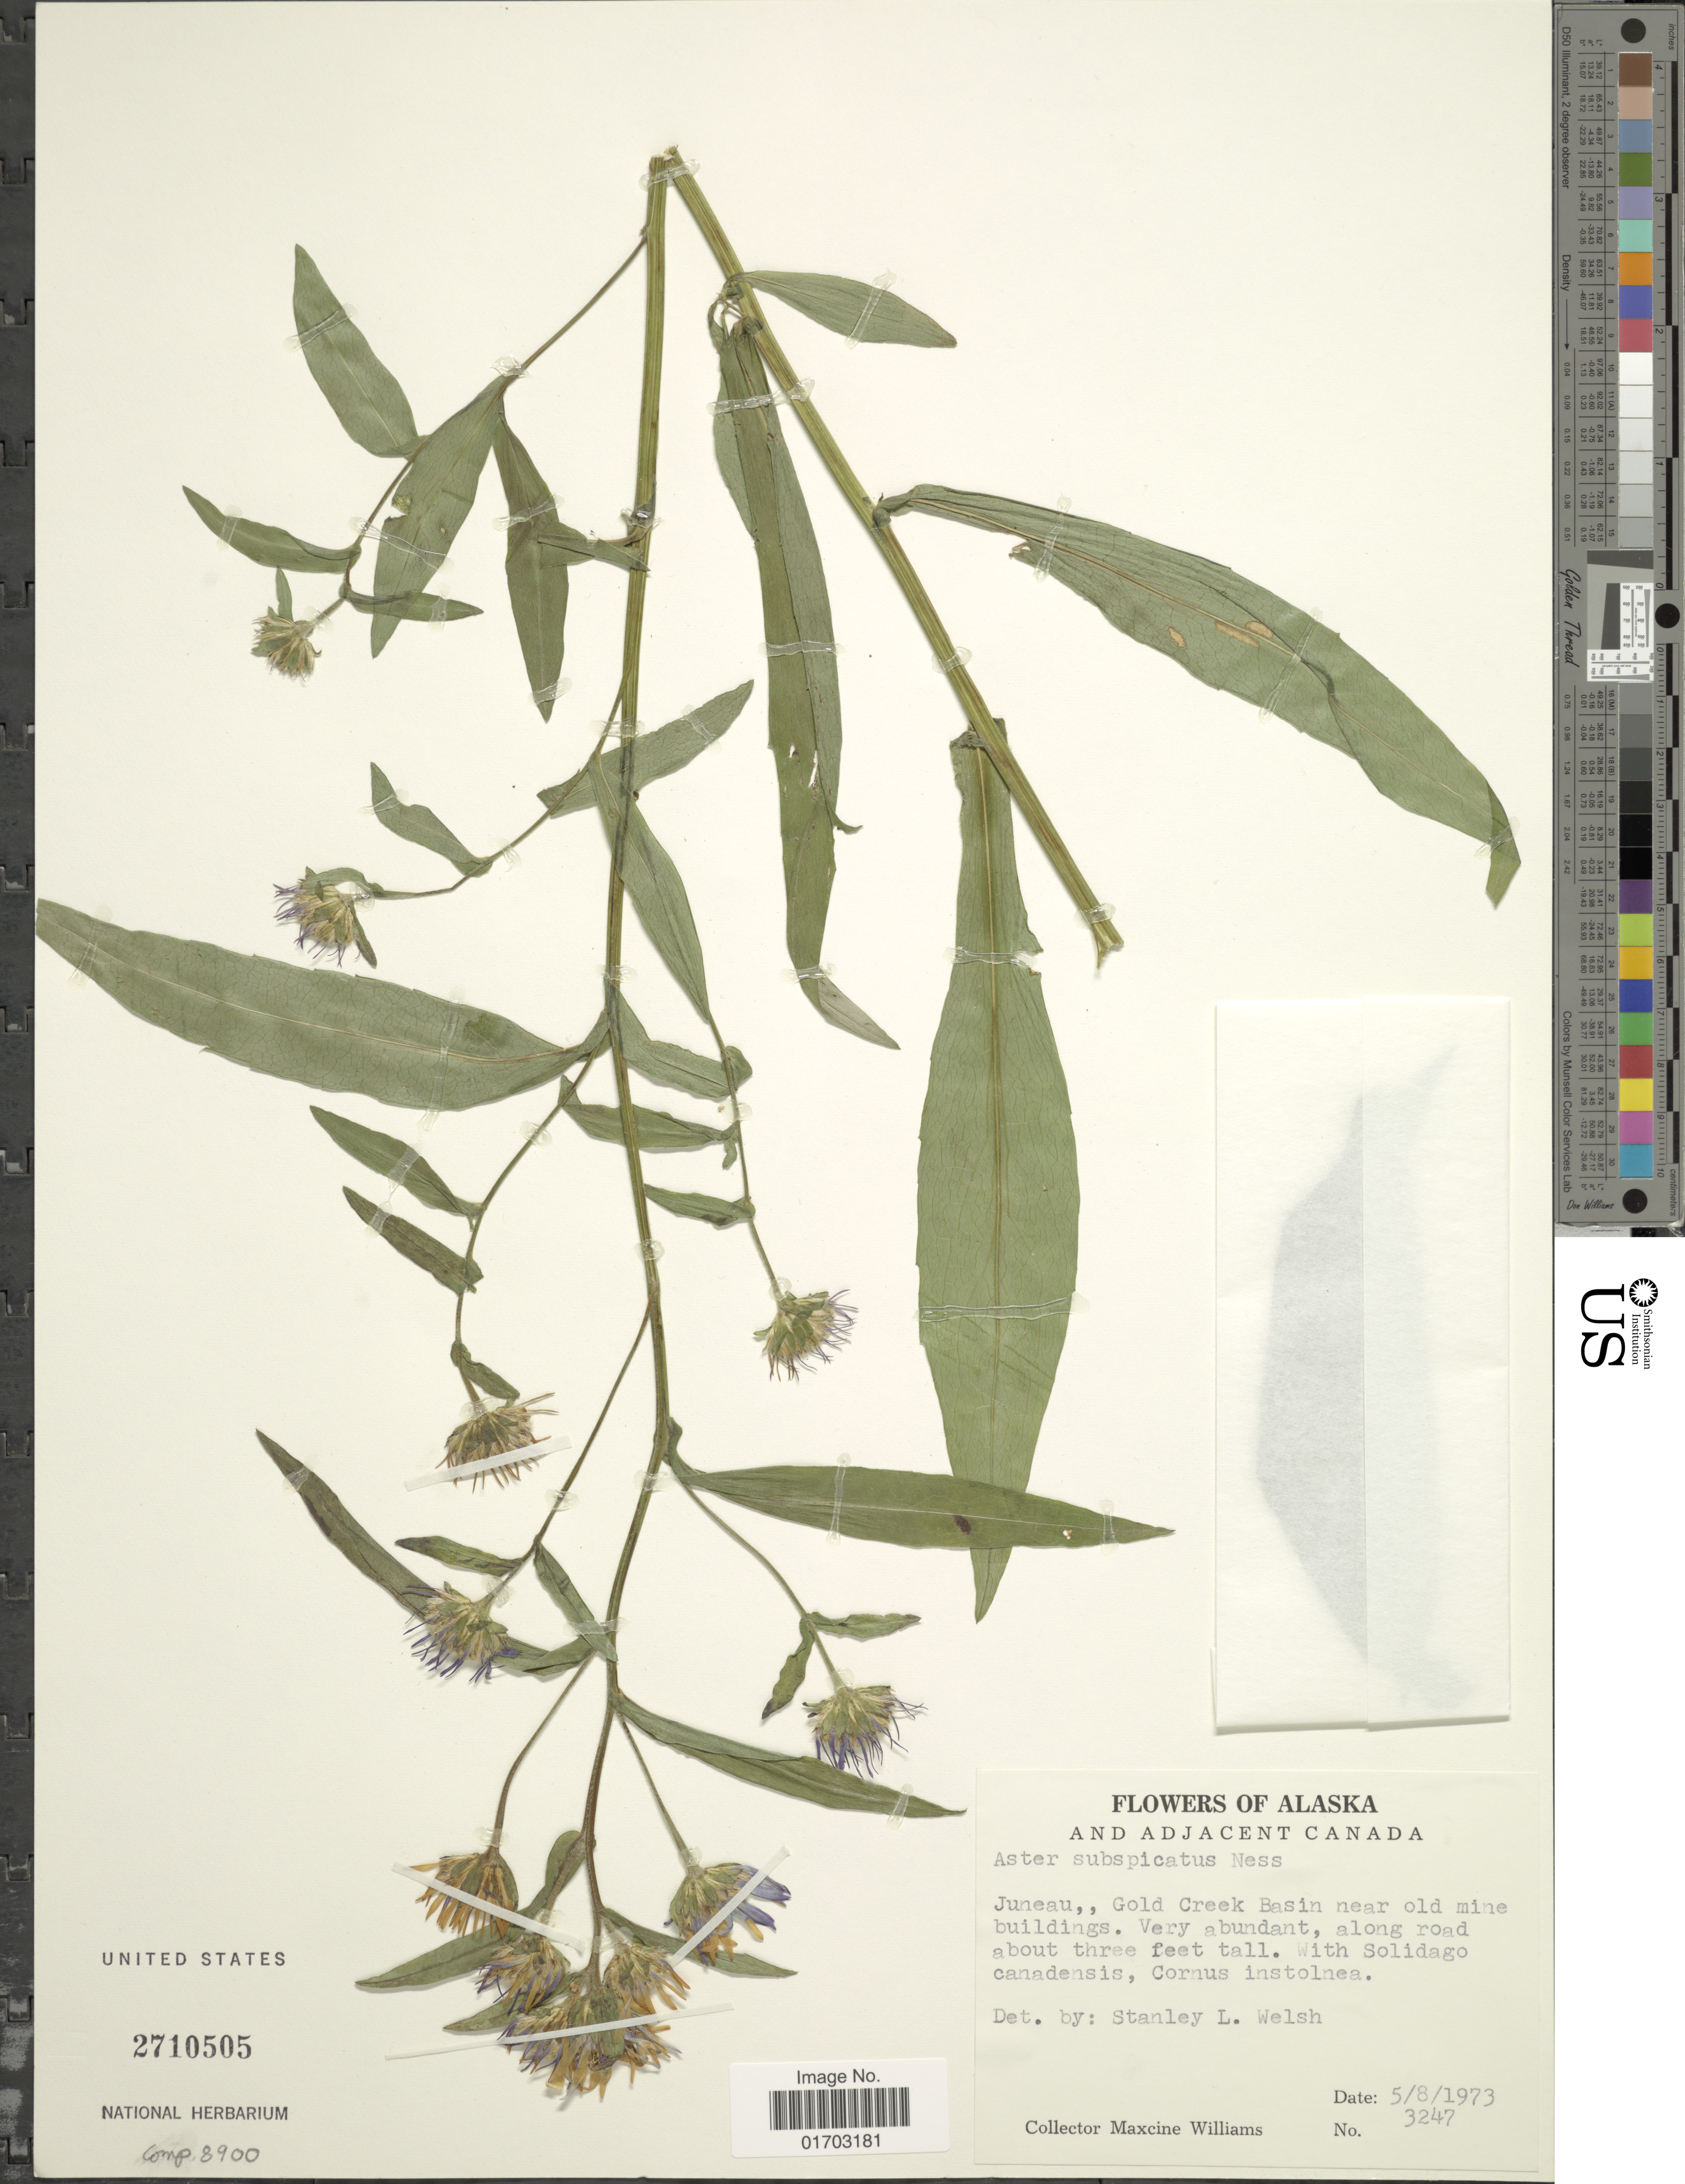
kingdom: Plantae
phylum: Tracheophyta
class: Magnoliopsida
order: Asterales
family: Asteraceae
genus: Symphyotrichum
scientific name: Symphyotrichum subspicatum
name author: (Nees) G.L. Nesom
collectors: Mr. Williams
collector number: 3247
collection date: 1973-05-08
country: United States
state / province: Alaska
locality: Juneau,, Gold Creek Basin near old mine buildings, along road.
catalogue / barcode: US 2710505